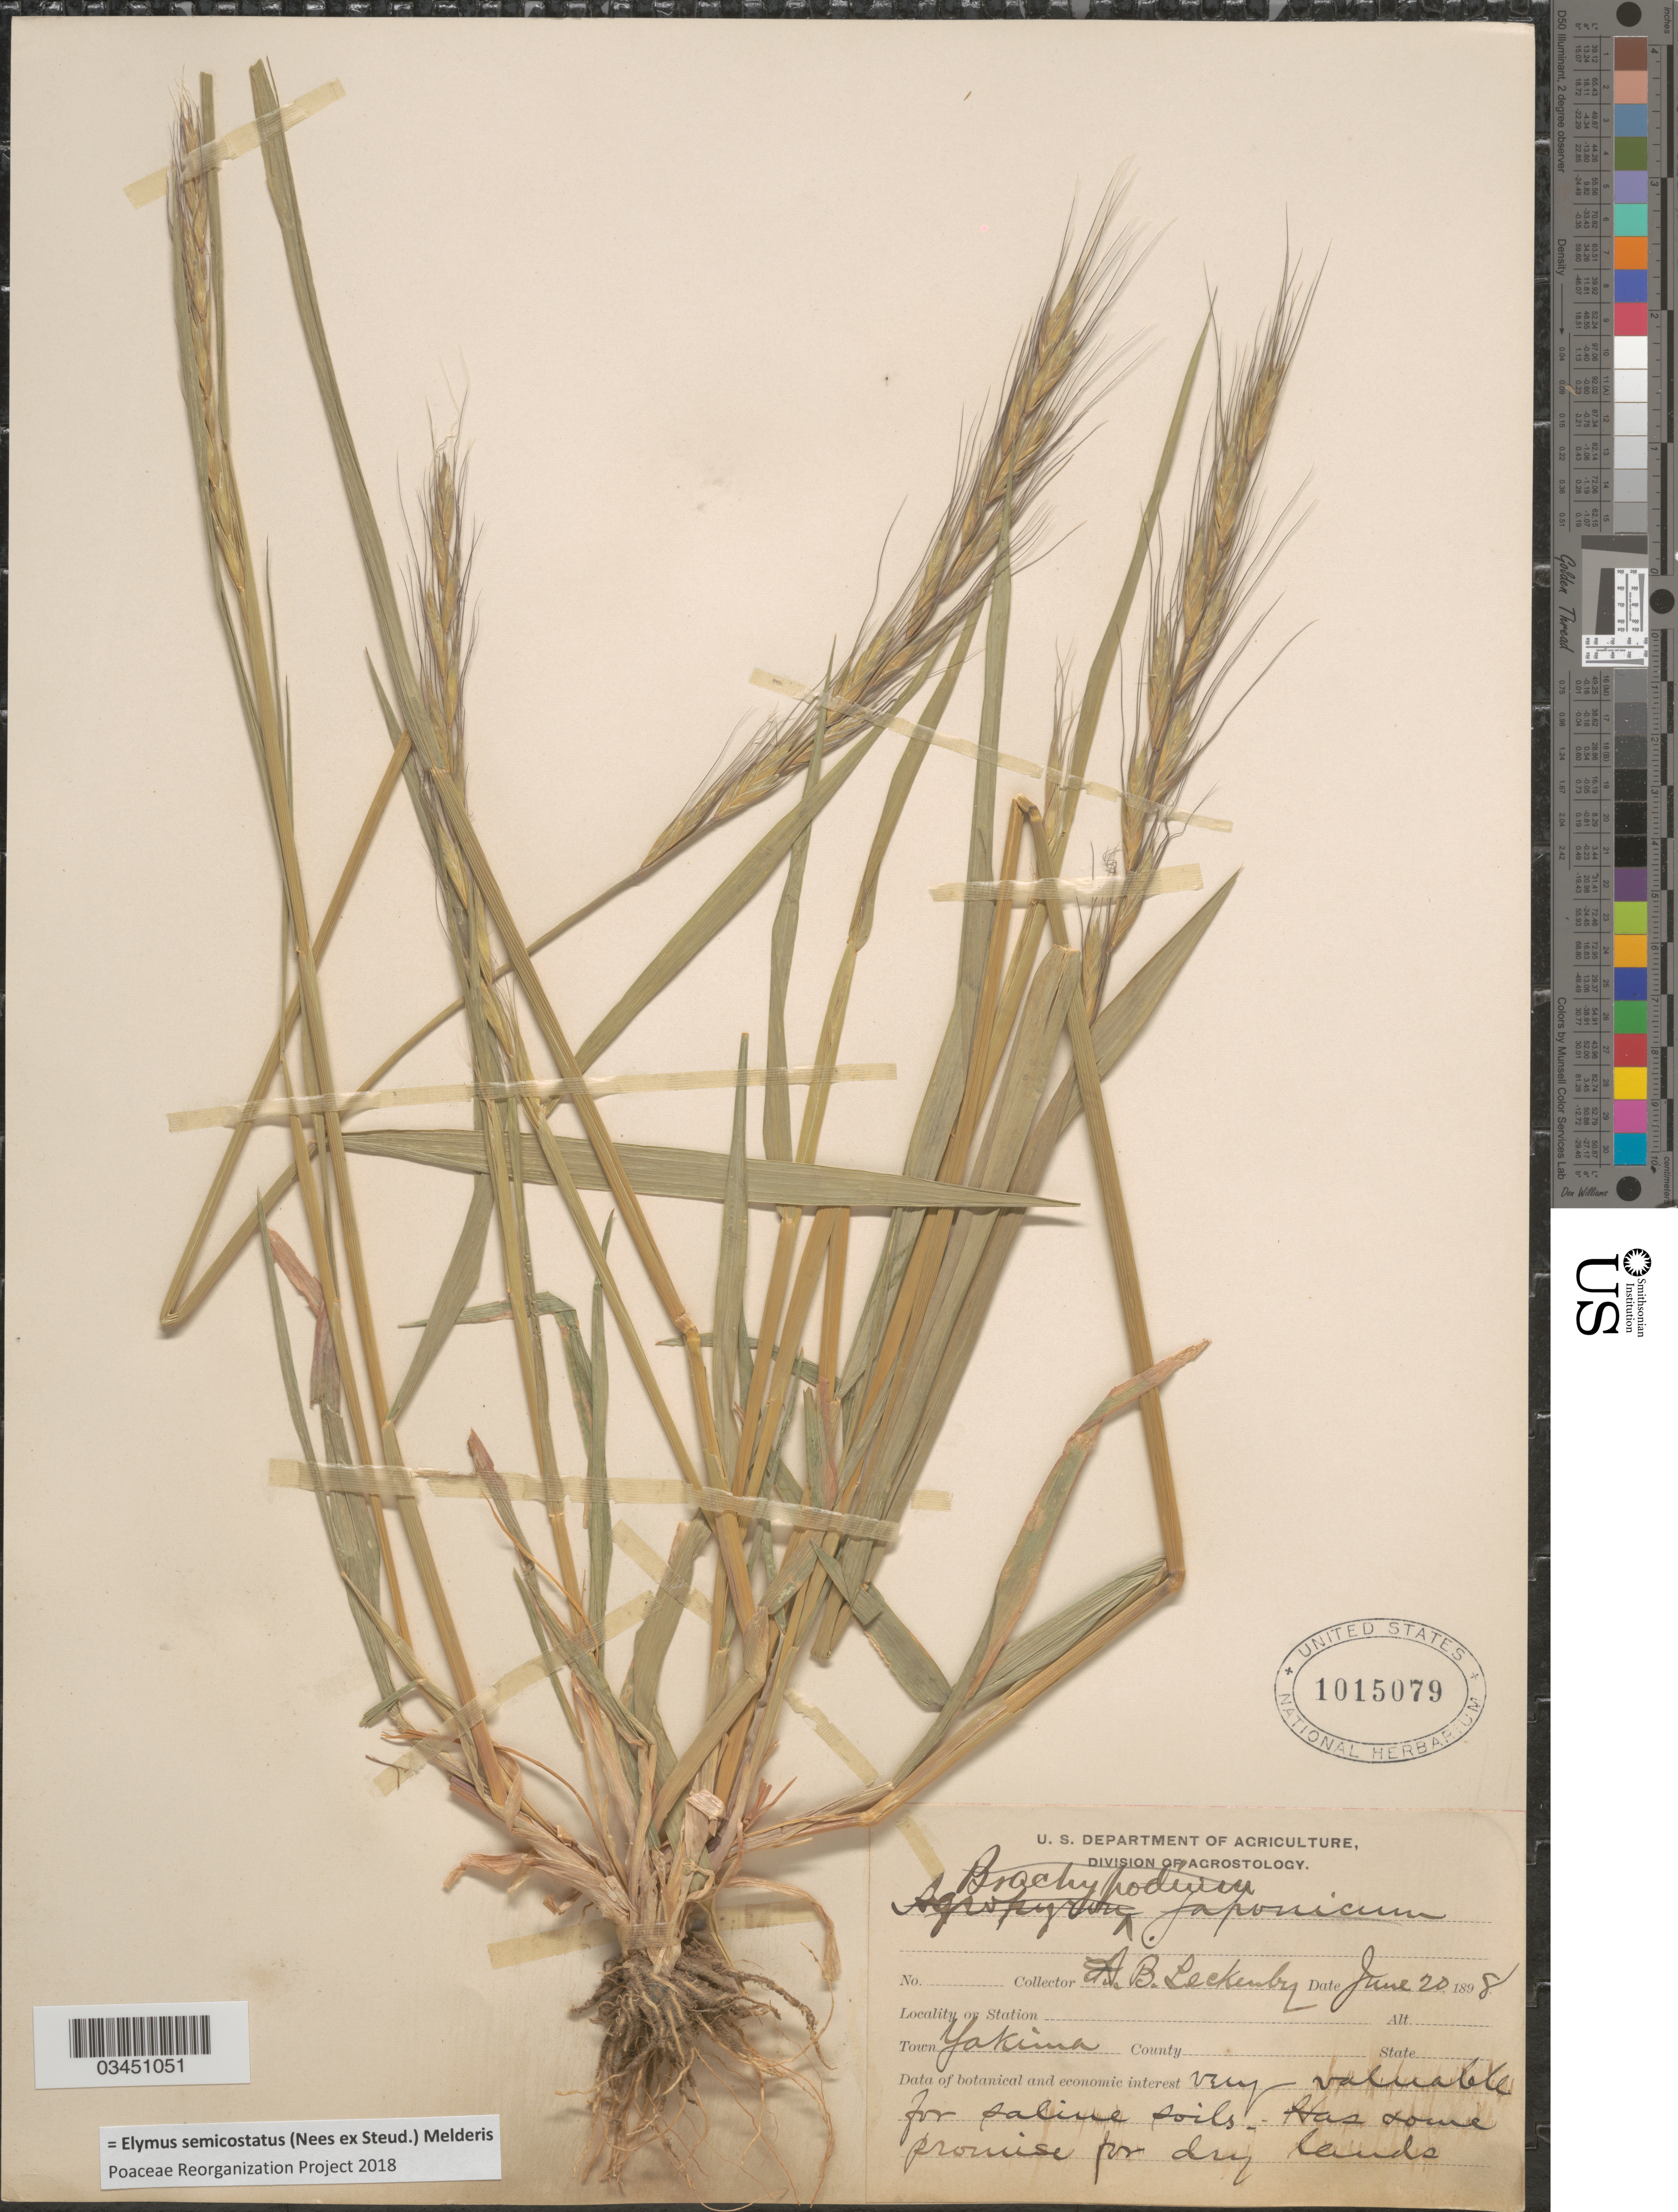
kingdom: Plantae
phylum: Tracheophyta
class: Liliopsida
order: Poales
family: Poaceae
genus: Elymus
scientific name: Elymus semicostatus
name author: (Nees ex Steud.) Melderis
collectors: A. Leckenby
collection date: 1898-06-20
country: United States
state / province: Washington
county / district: Yakima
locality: Town Yakima.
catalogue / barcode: US 1015079